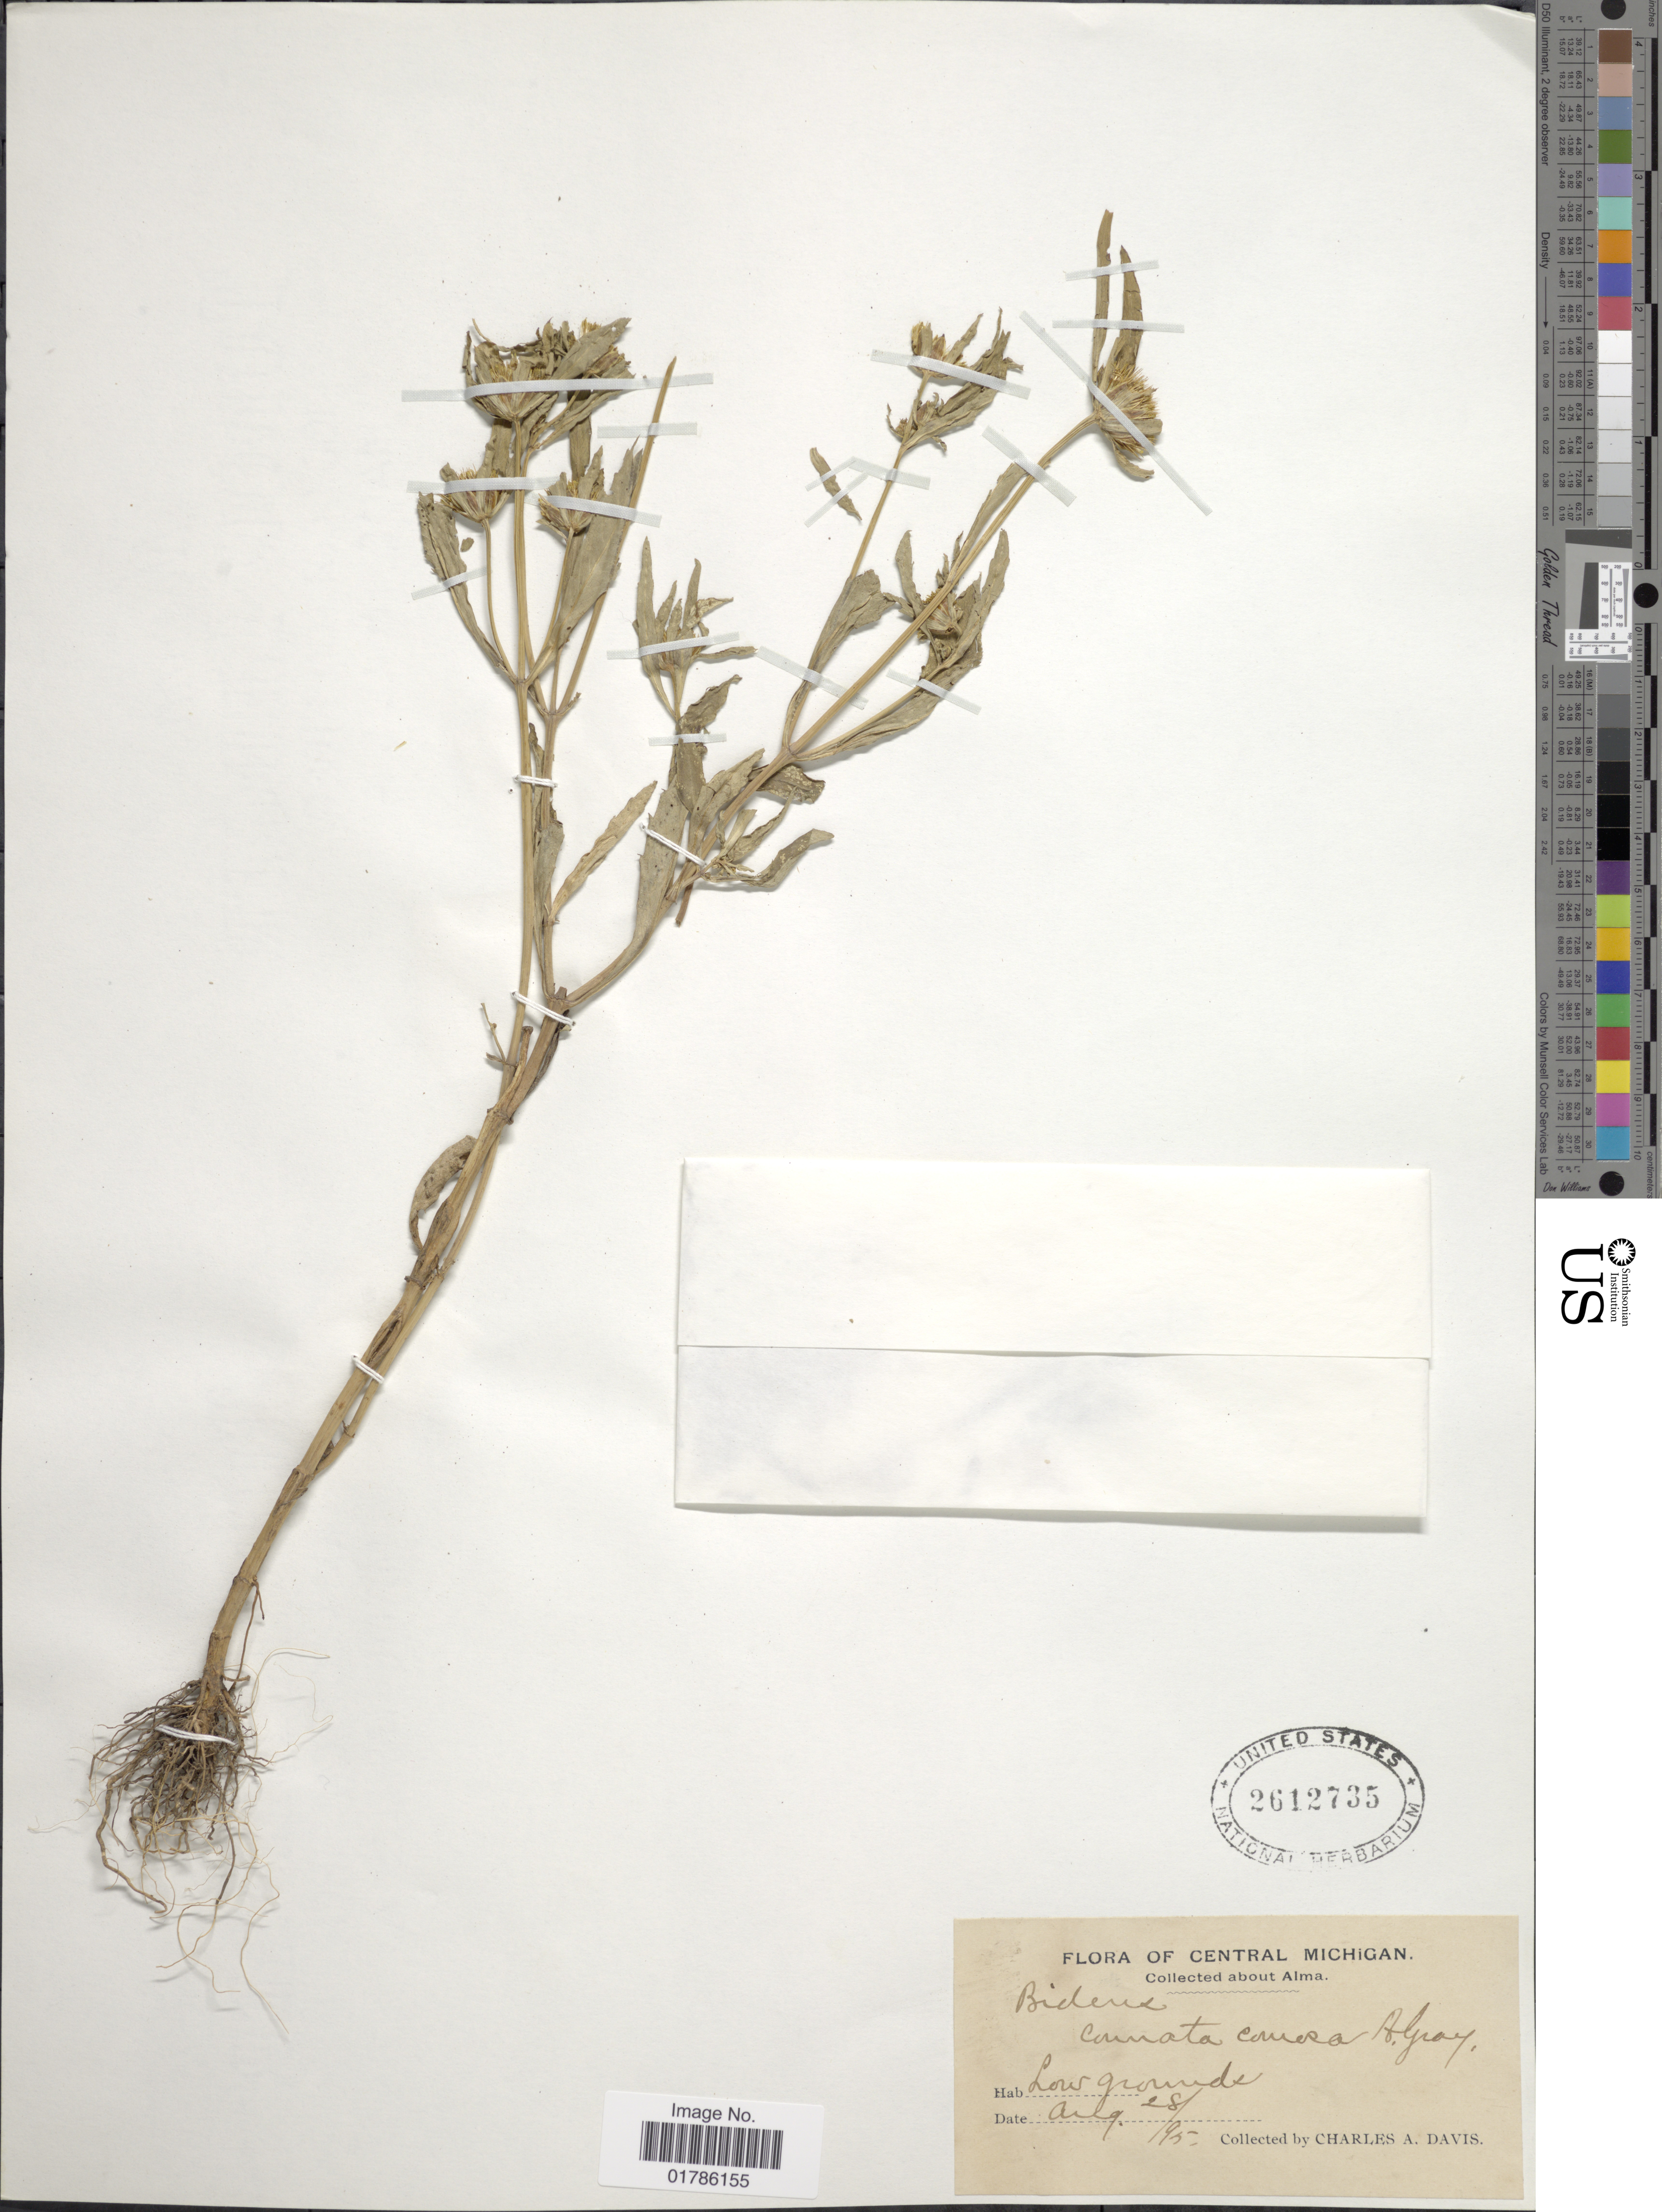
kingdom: Plantae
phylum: Tracheophyta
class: Magnoliopsida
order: Asterales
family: Asteraceae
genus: Bidens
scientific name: Bidens connata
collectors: C. Davis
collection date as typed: Transcribed d/m/y: 28/8/95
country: United States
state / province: Michigan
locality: Central Michigan, about Alma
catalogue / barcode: US 2612735